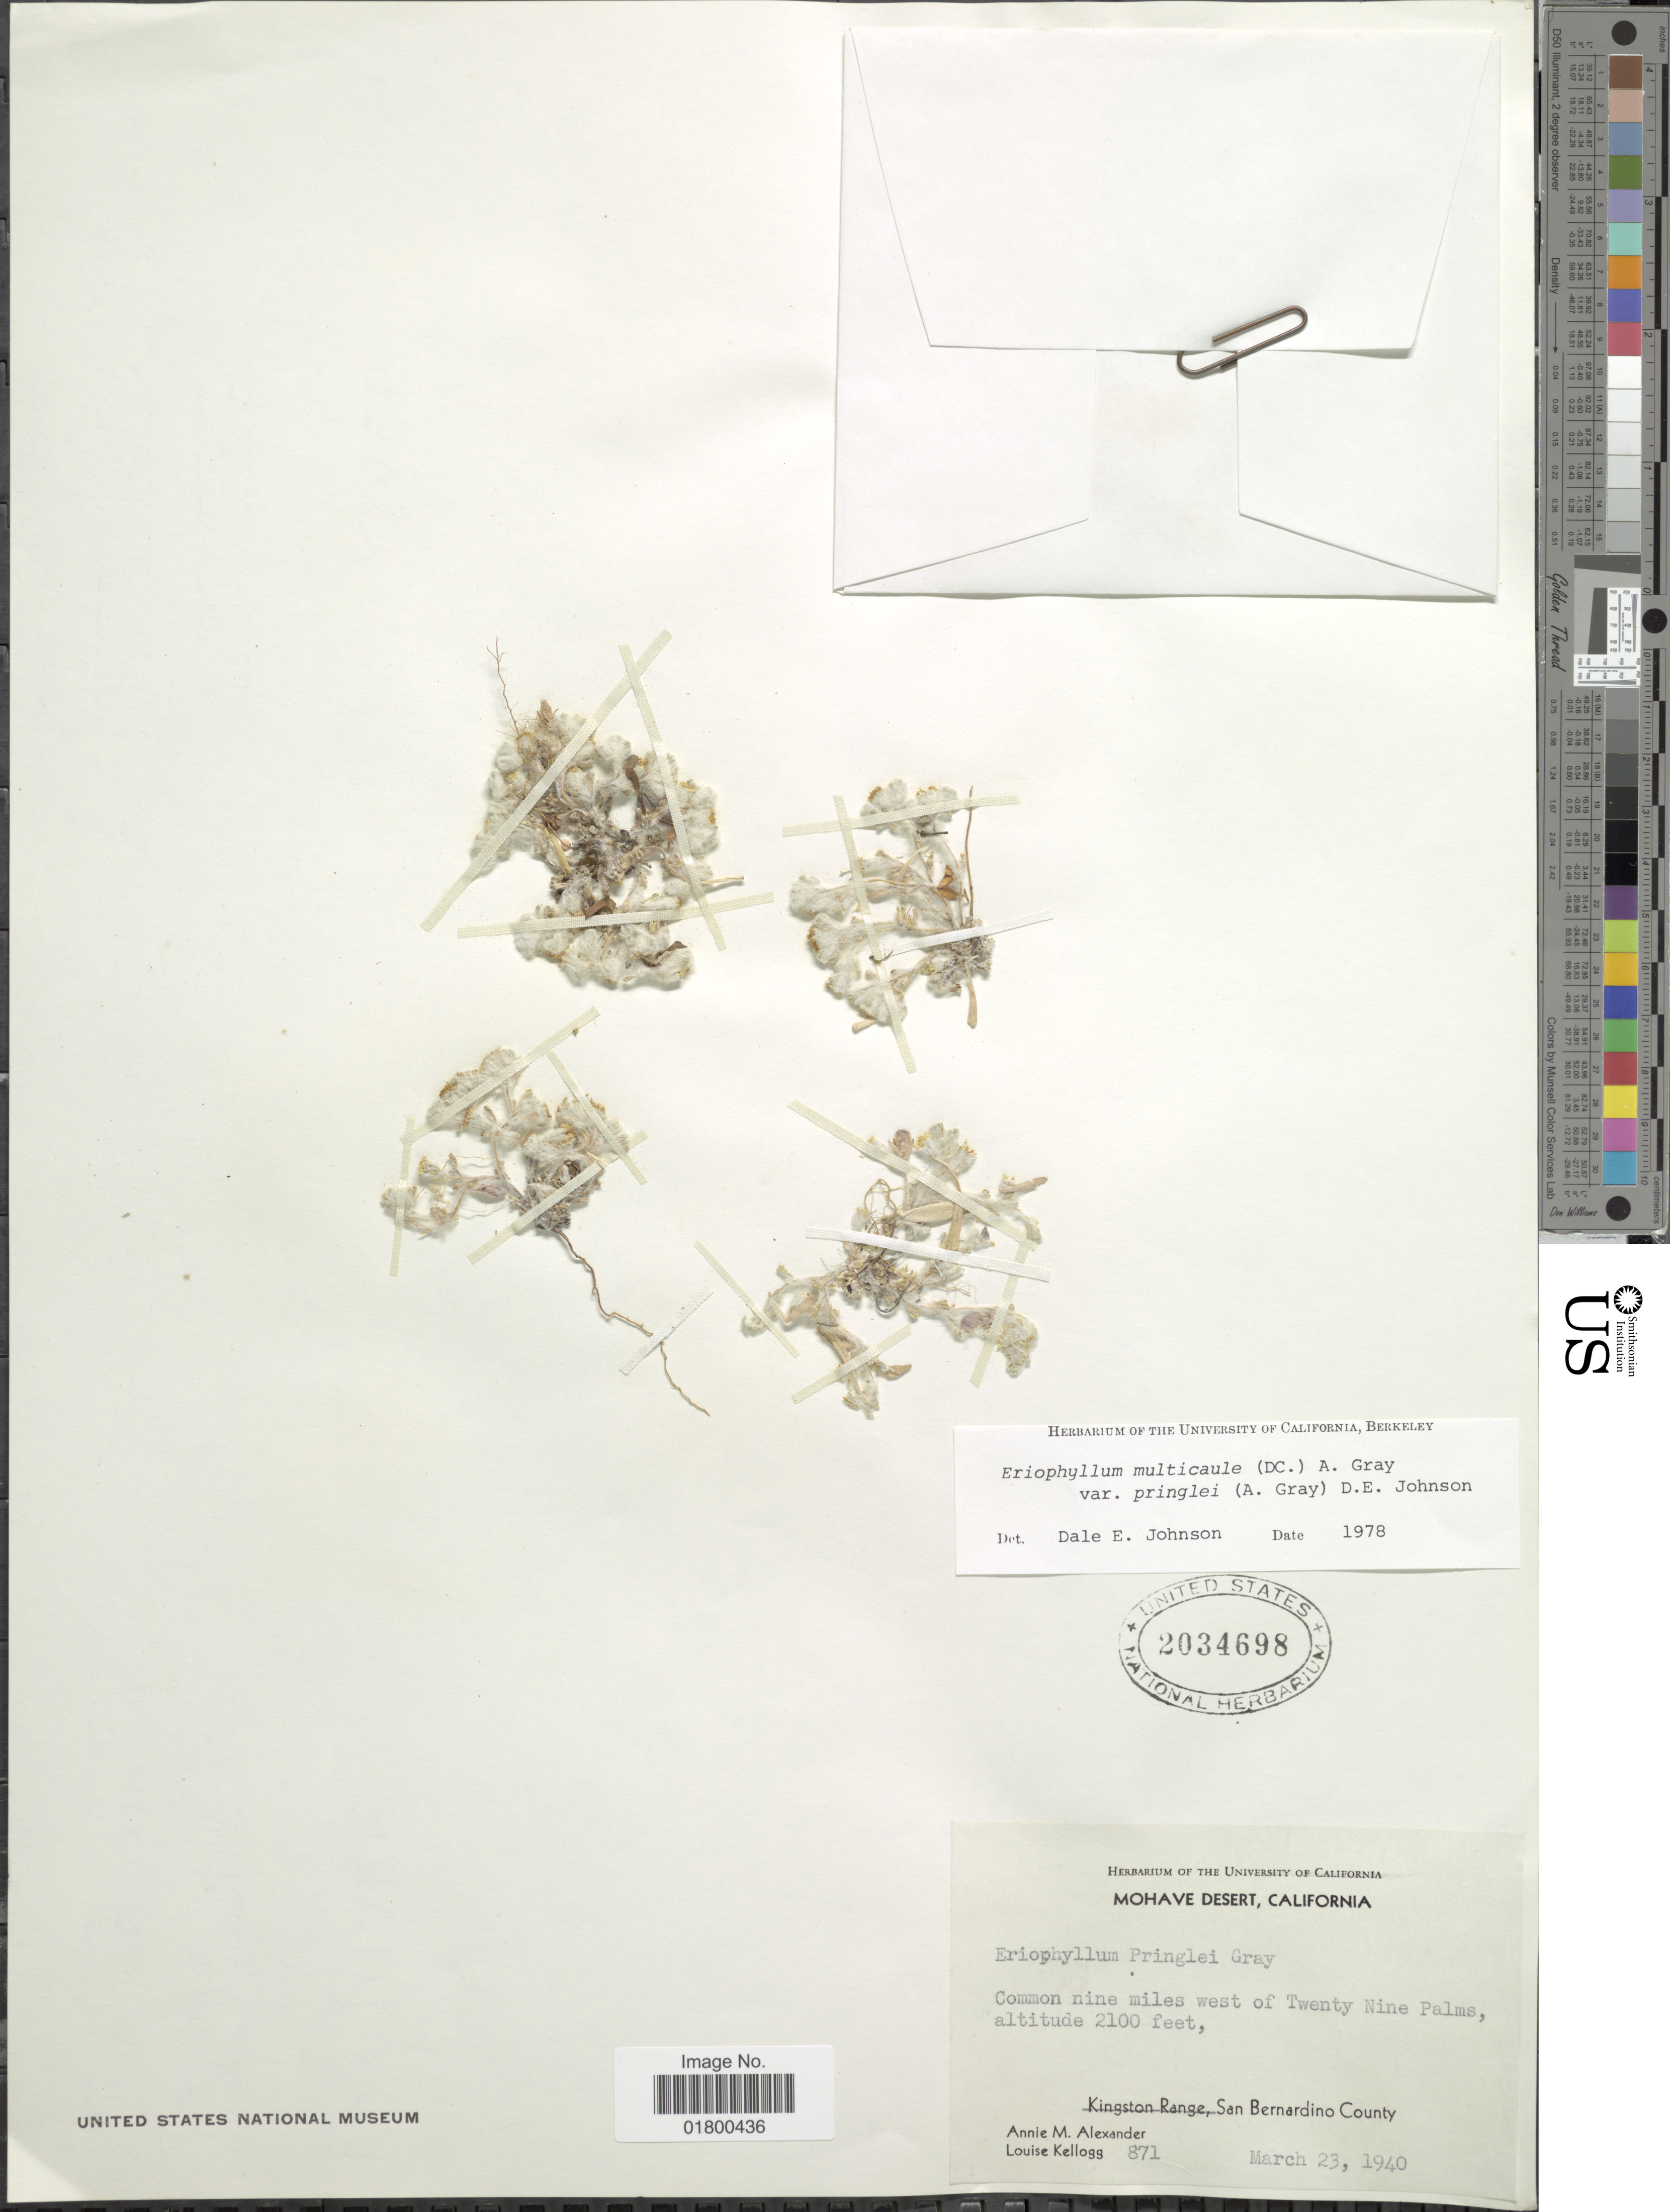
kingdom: Plantae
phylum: Tracheophyta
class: Magnoliopsida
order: Asterales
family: Asteraceae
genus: Eriophyllum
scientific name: Eriophyllum multicaule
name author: (DC.) A. Gray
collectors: A. M. Alexander & L. Kellogg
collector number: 871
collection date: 1940-03-23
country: United States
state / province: California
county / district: San Bernardino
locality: Mohave Desert, California, Common nine miles west of Twenty Nine Palms, San Bernardino County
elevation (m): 640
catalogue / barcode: US 2034698